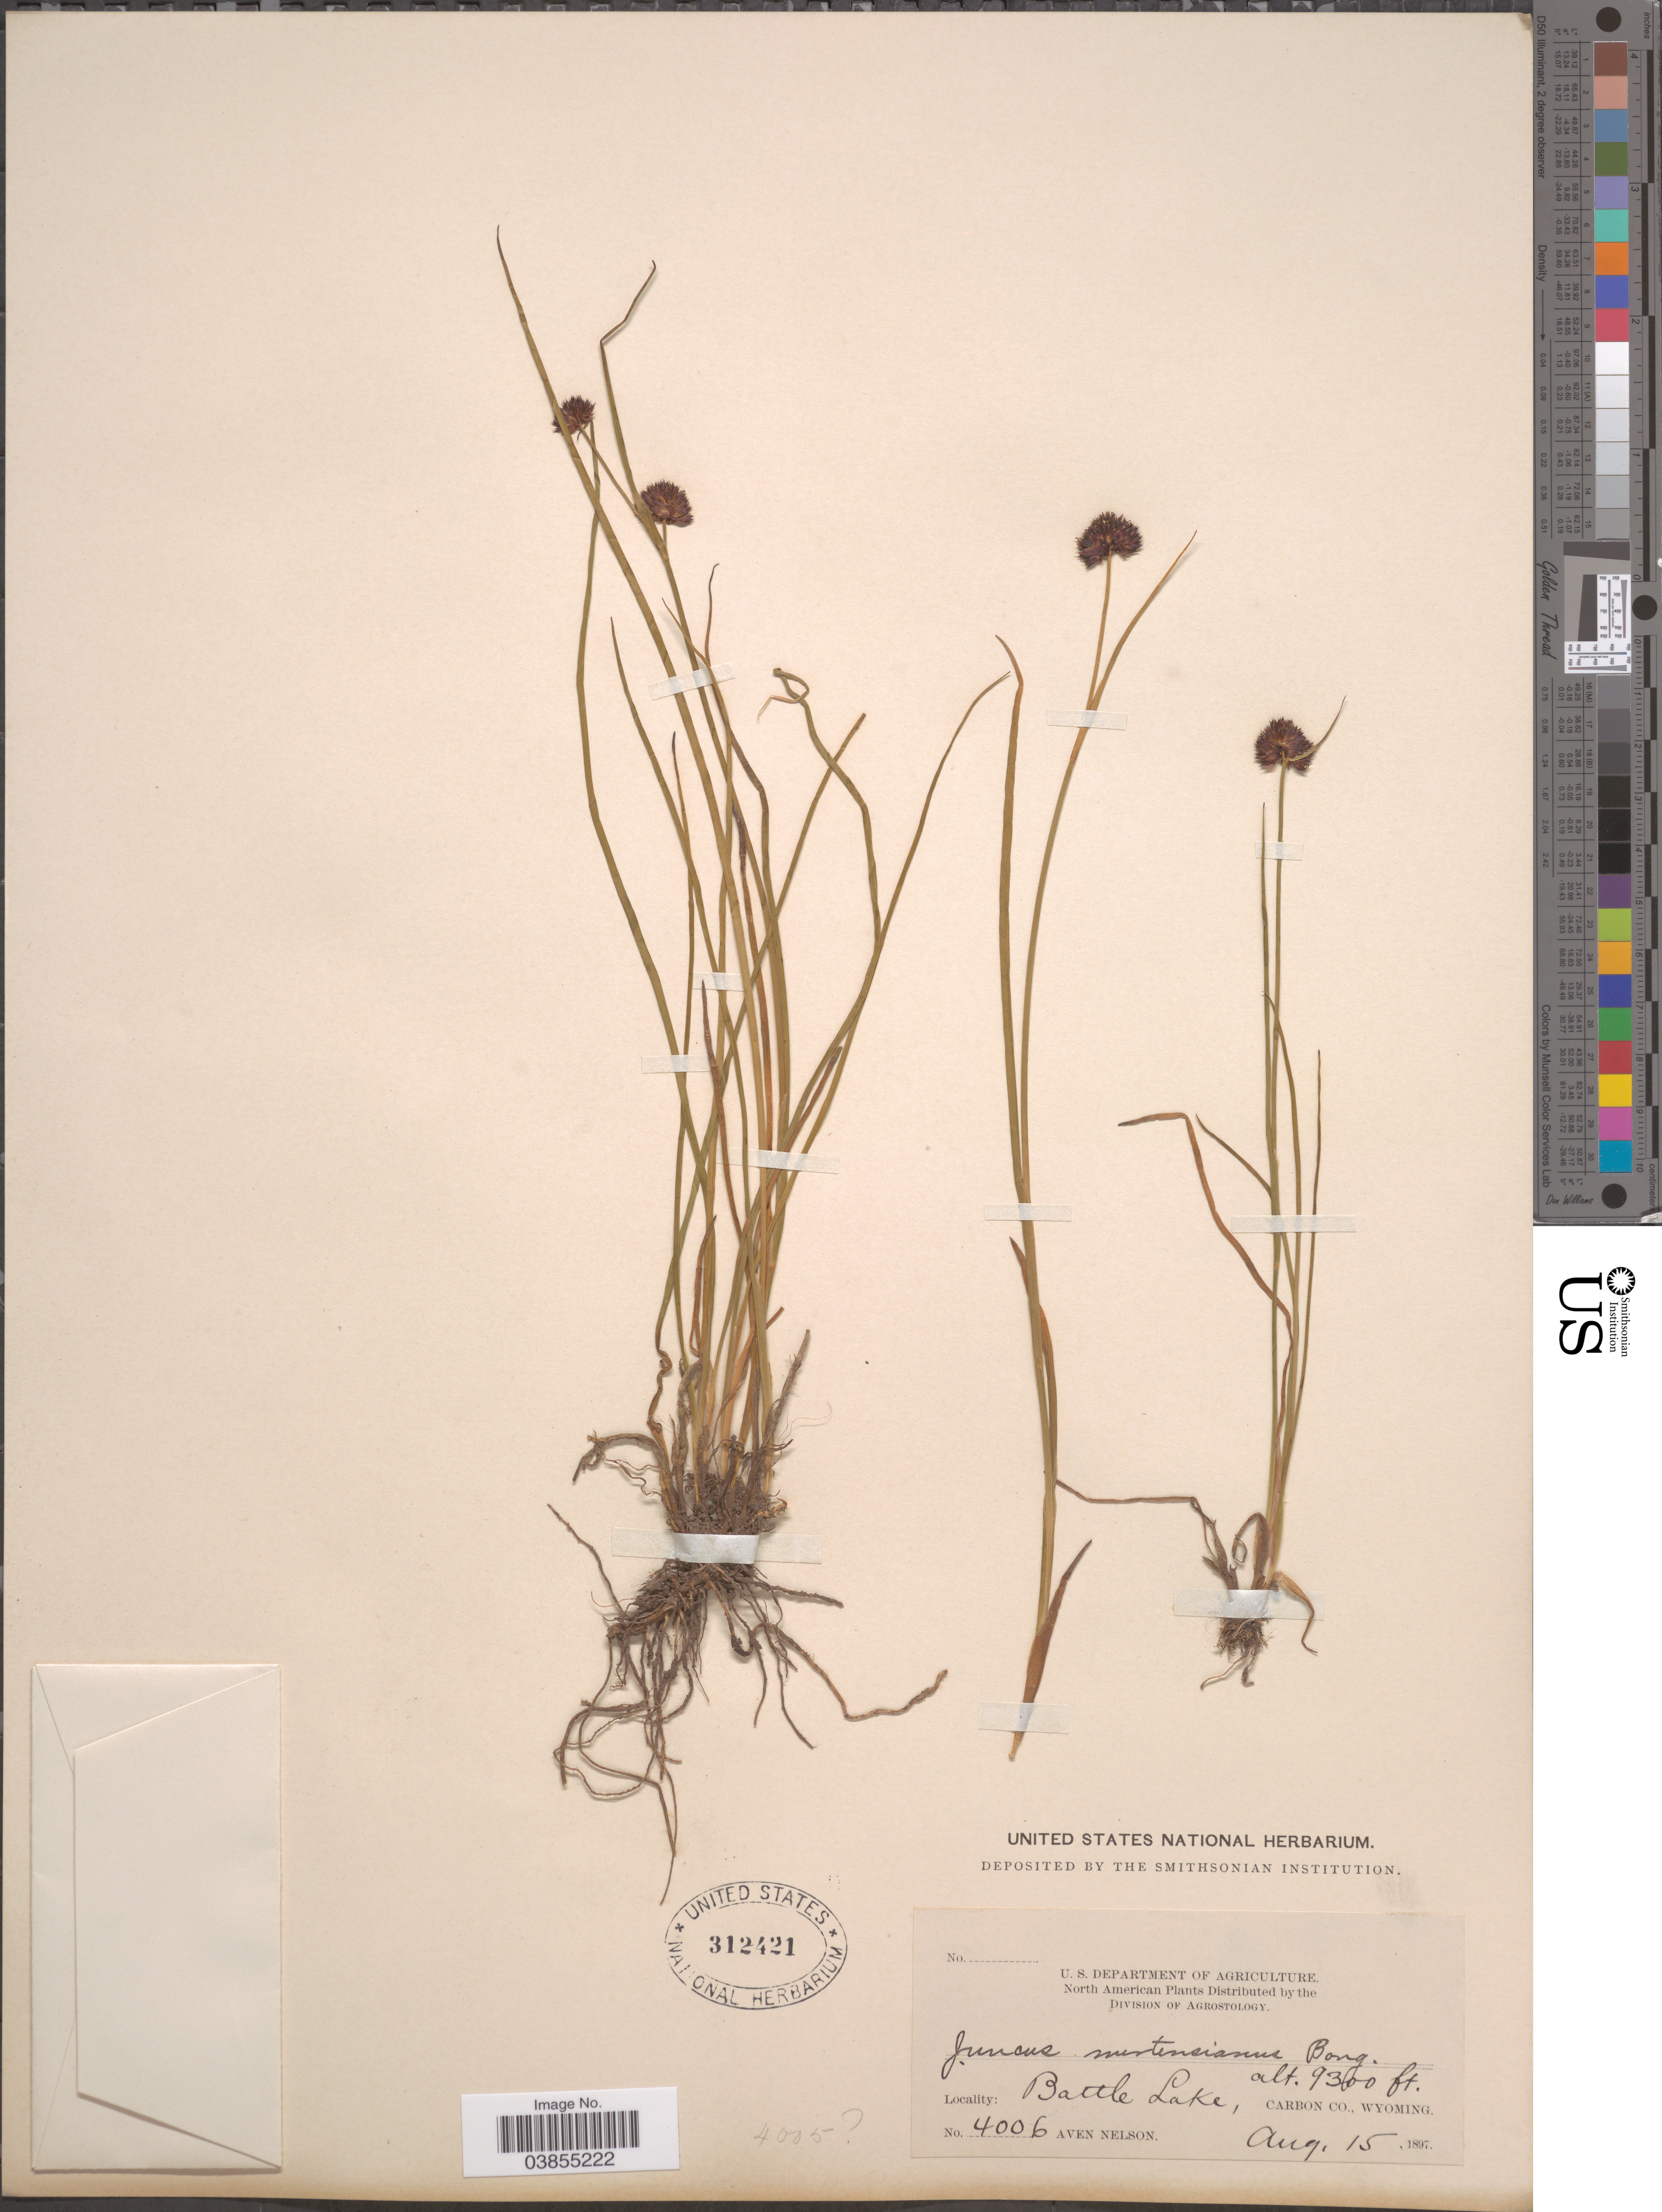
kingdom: Plantae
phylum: Tracheophyta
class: Liliopsida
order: Poales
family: Juncaceae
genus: Juncus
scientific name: Juncus mertensianus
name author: Bong.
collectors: A. Nelson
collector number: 4006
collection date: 1897-08-15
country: United States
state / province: Wyoming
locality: Battle Lake, Carbon Co.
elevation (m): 2835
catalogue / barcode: US 312421